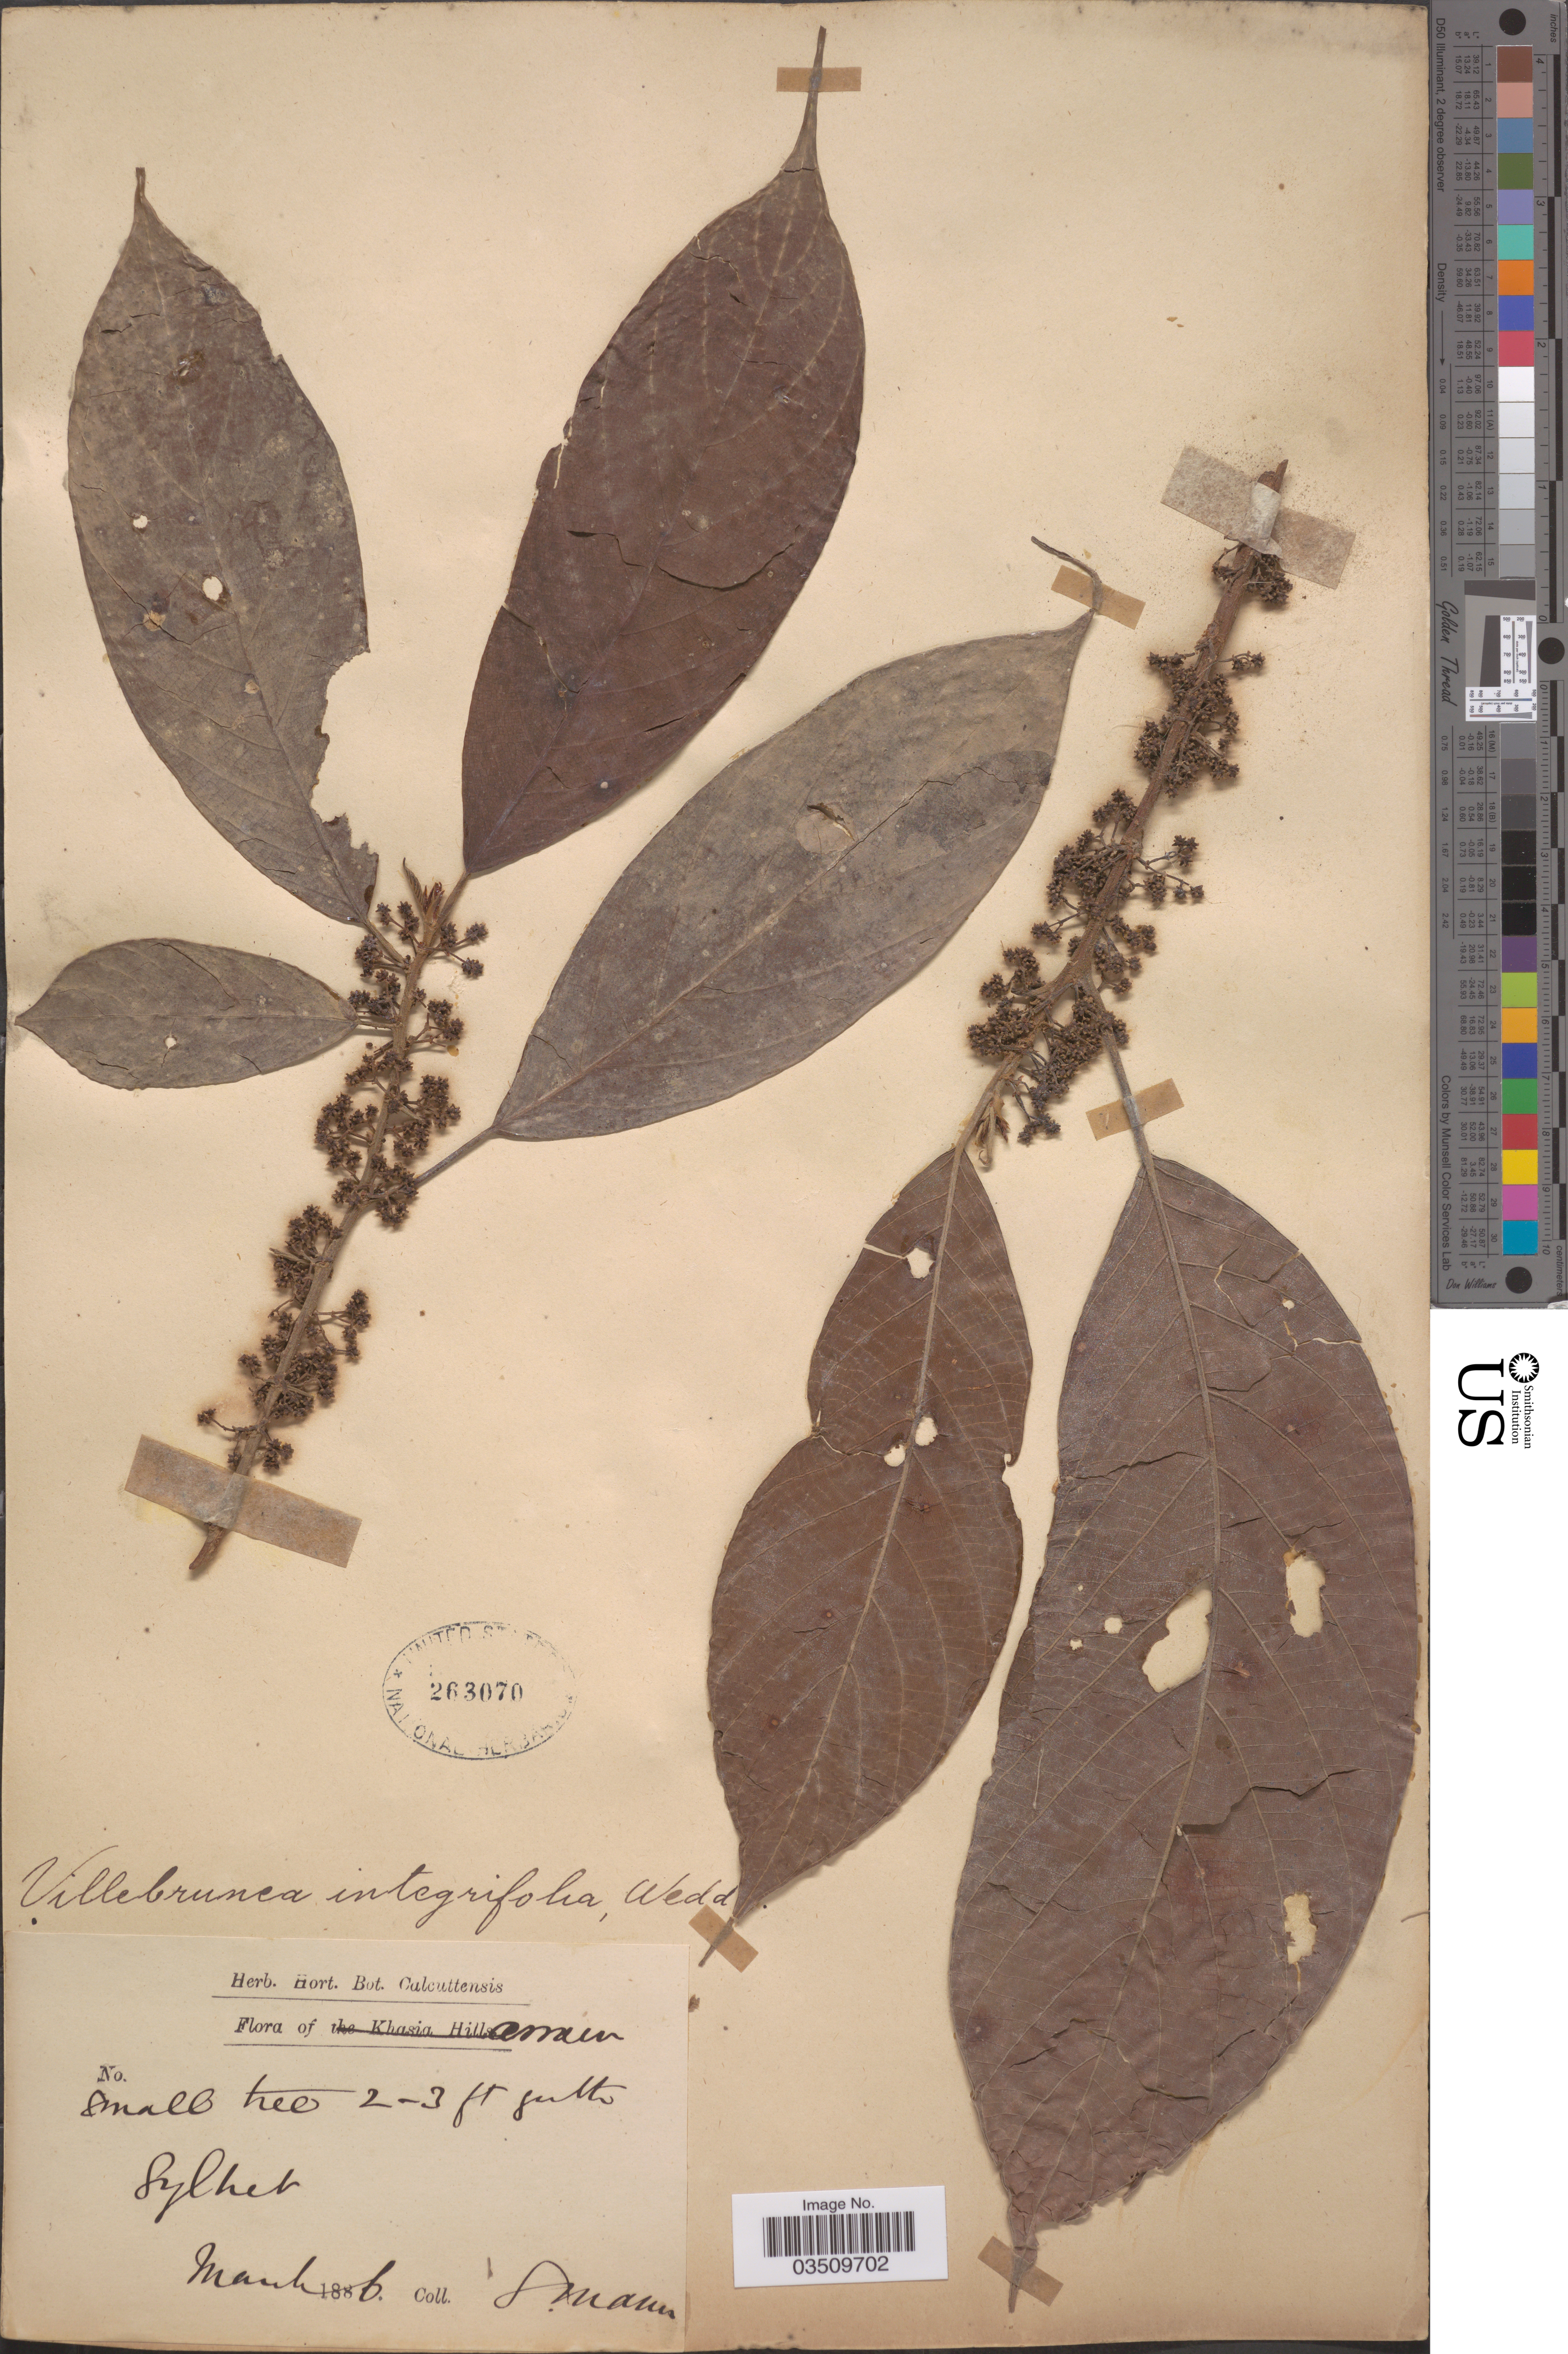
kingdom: Plantae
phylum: Tracheophyta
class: Magnoliopsida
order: Rosales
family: Urticaceae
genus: Oreocnide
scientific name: Oreocnide integrifolia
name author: (Gaudich.) Miq.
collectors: G. Mann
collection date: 1886-03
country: Bangladesh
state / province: Sylhet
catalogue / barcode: US 263070